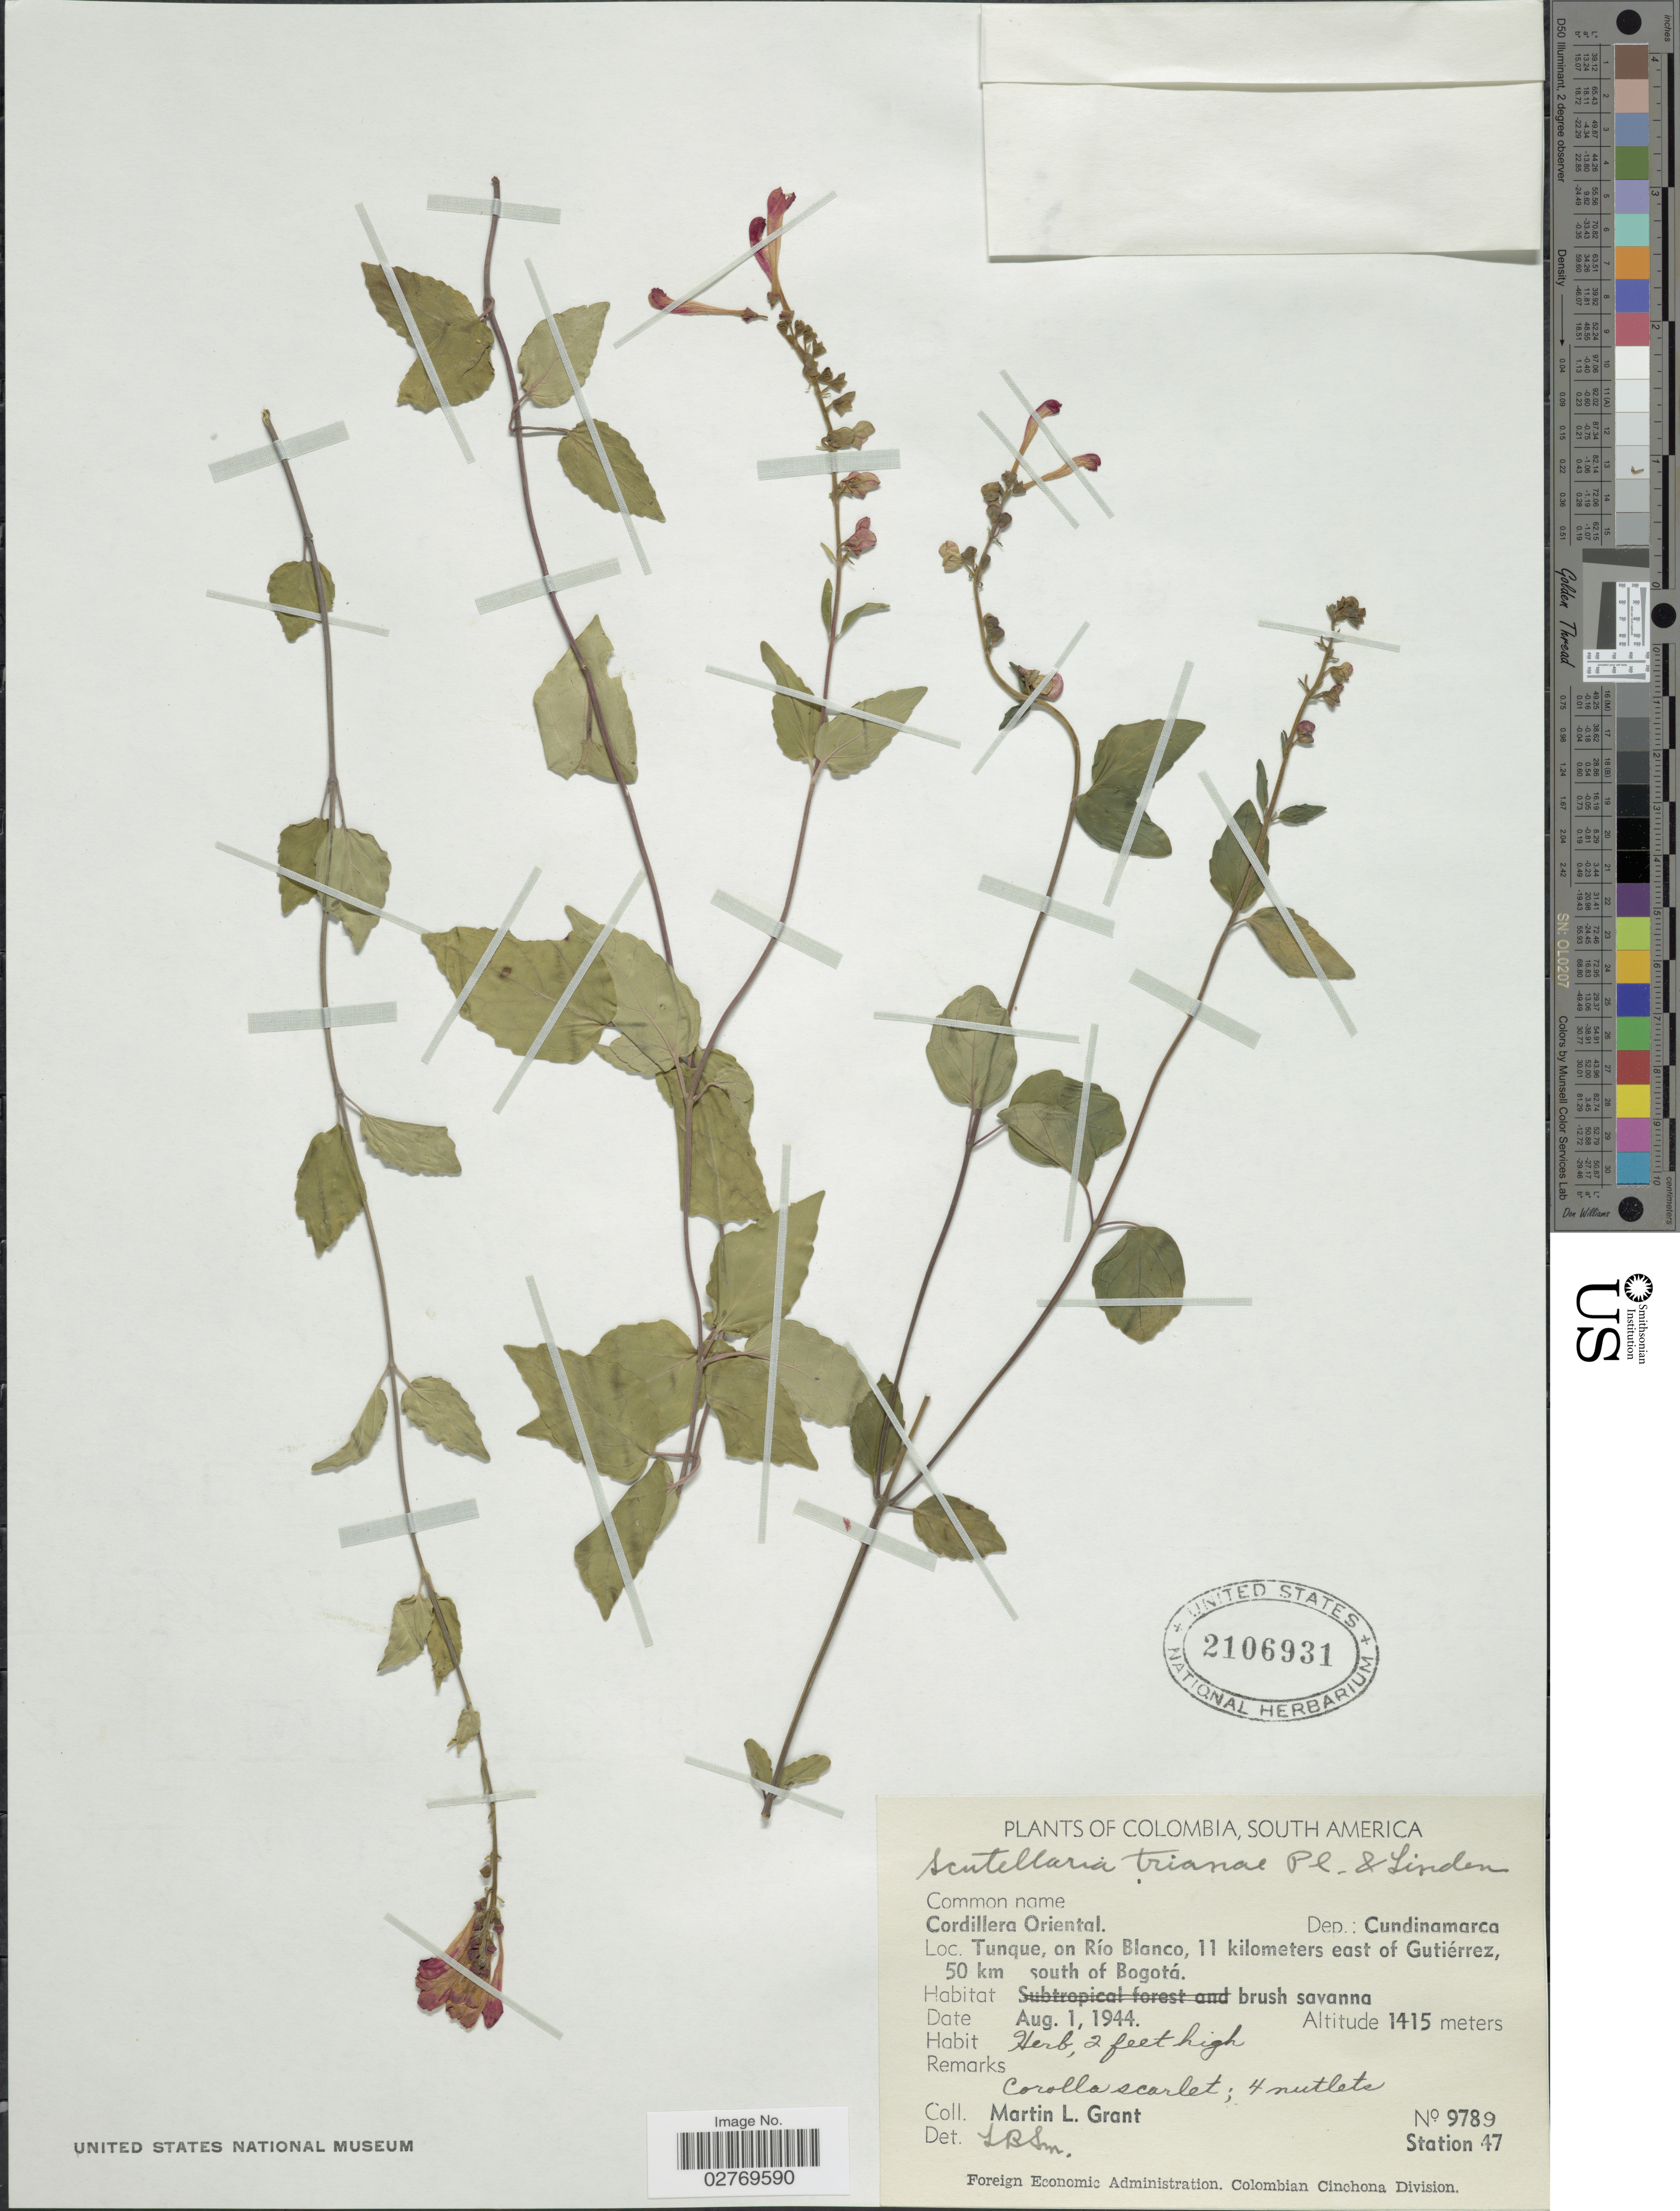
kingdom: Plantae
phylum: Tracheophyta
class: Magnoliopsida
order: Lamiales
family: Lamiaceae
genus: Scutellaria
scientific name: Scutellaria trianae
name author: Planch. & Linden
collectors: M. L. Grant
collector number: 9789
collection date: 1944-08-01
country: Colombia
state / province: Cundinamarca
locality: Cordillera Oriental. Dep.: Cundinamarca. Tunque, on Río Blanco, 11 kilometers east of Gutiérrez, 50 km south of Bogotá.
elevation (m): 1415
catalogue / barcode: US 2106931